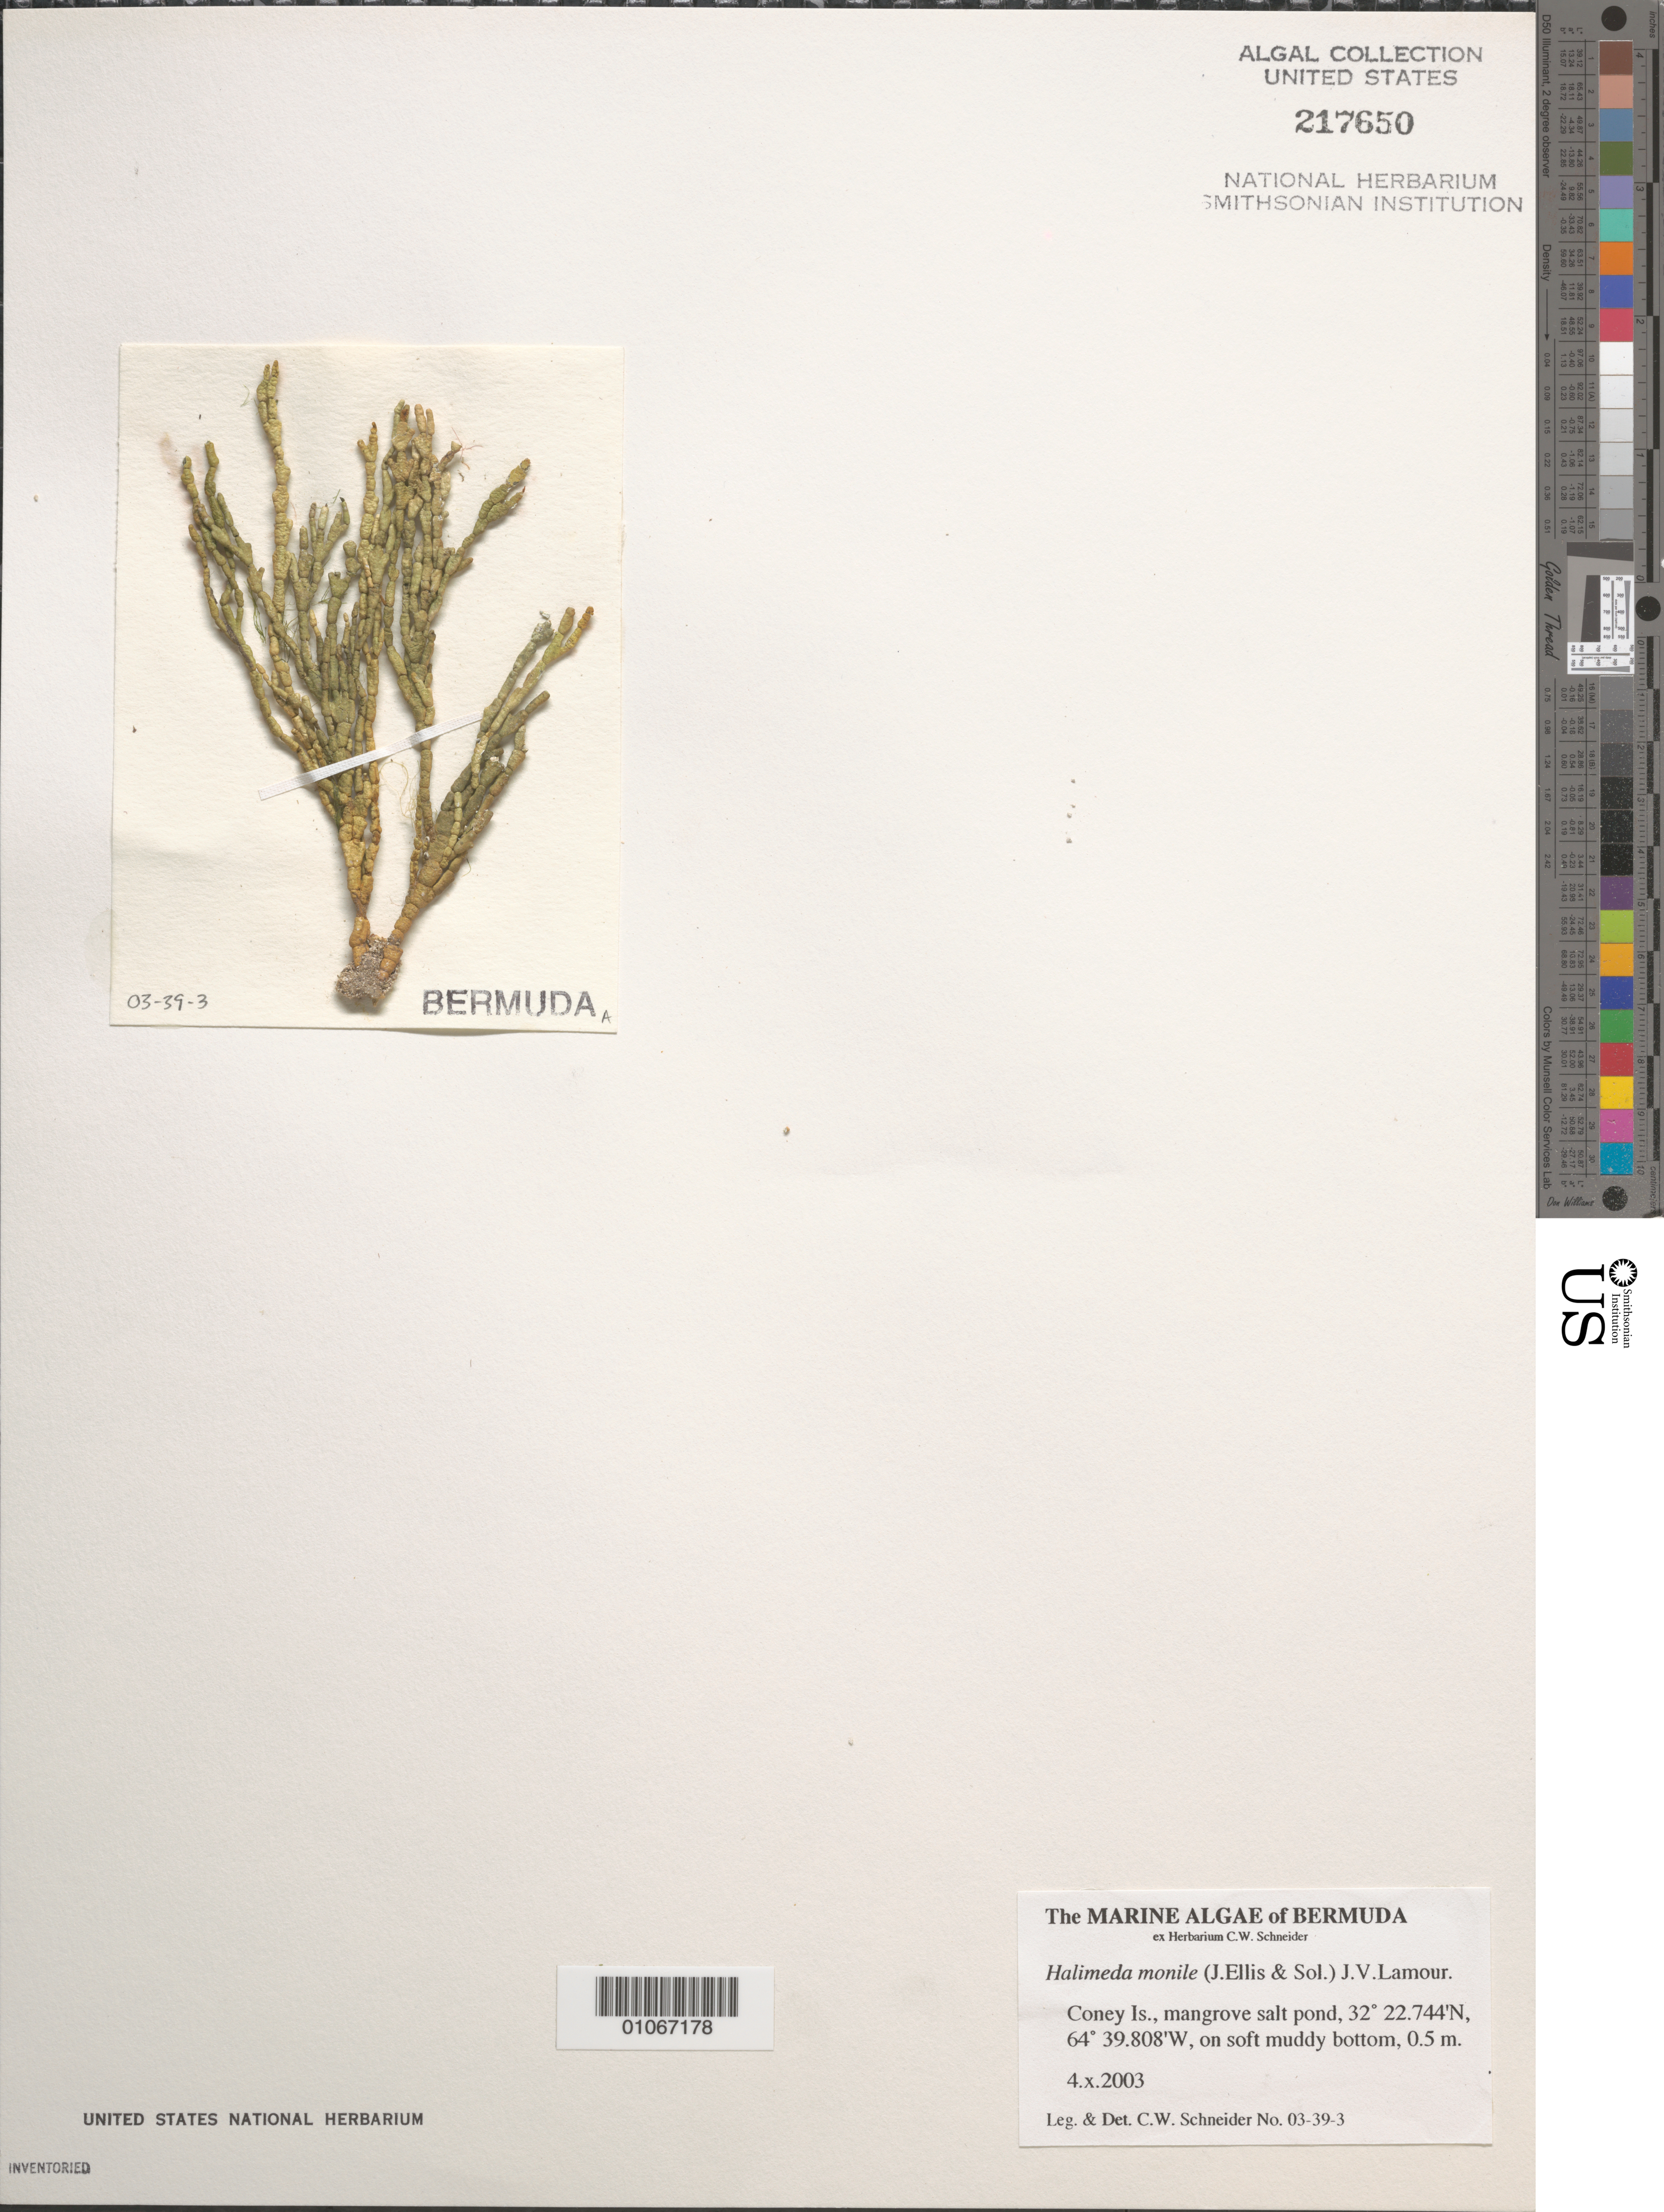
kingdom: Plantae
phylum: Chlorophyta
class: Ulvophyceae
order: Bryopsidales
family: Halimedaceae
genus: Halimeda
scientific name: Halimeda monile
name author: (J. Ellis & Sol.) J.V.Lamouroux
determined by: Schneider, C. W.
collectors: C. W. Schneider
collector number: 03-39-3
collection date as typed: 04 Oct 2003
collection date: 2003-10-04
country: Bermuda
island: Coney Island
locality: Mangrove salt pond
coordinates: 32 22.744'N, 64 39.808'W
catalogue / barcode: US 217650